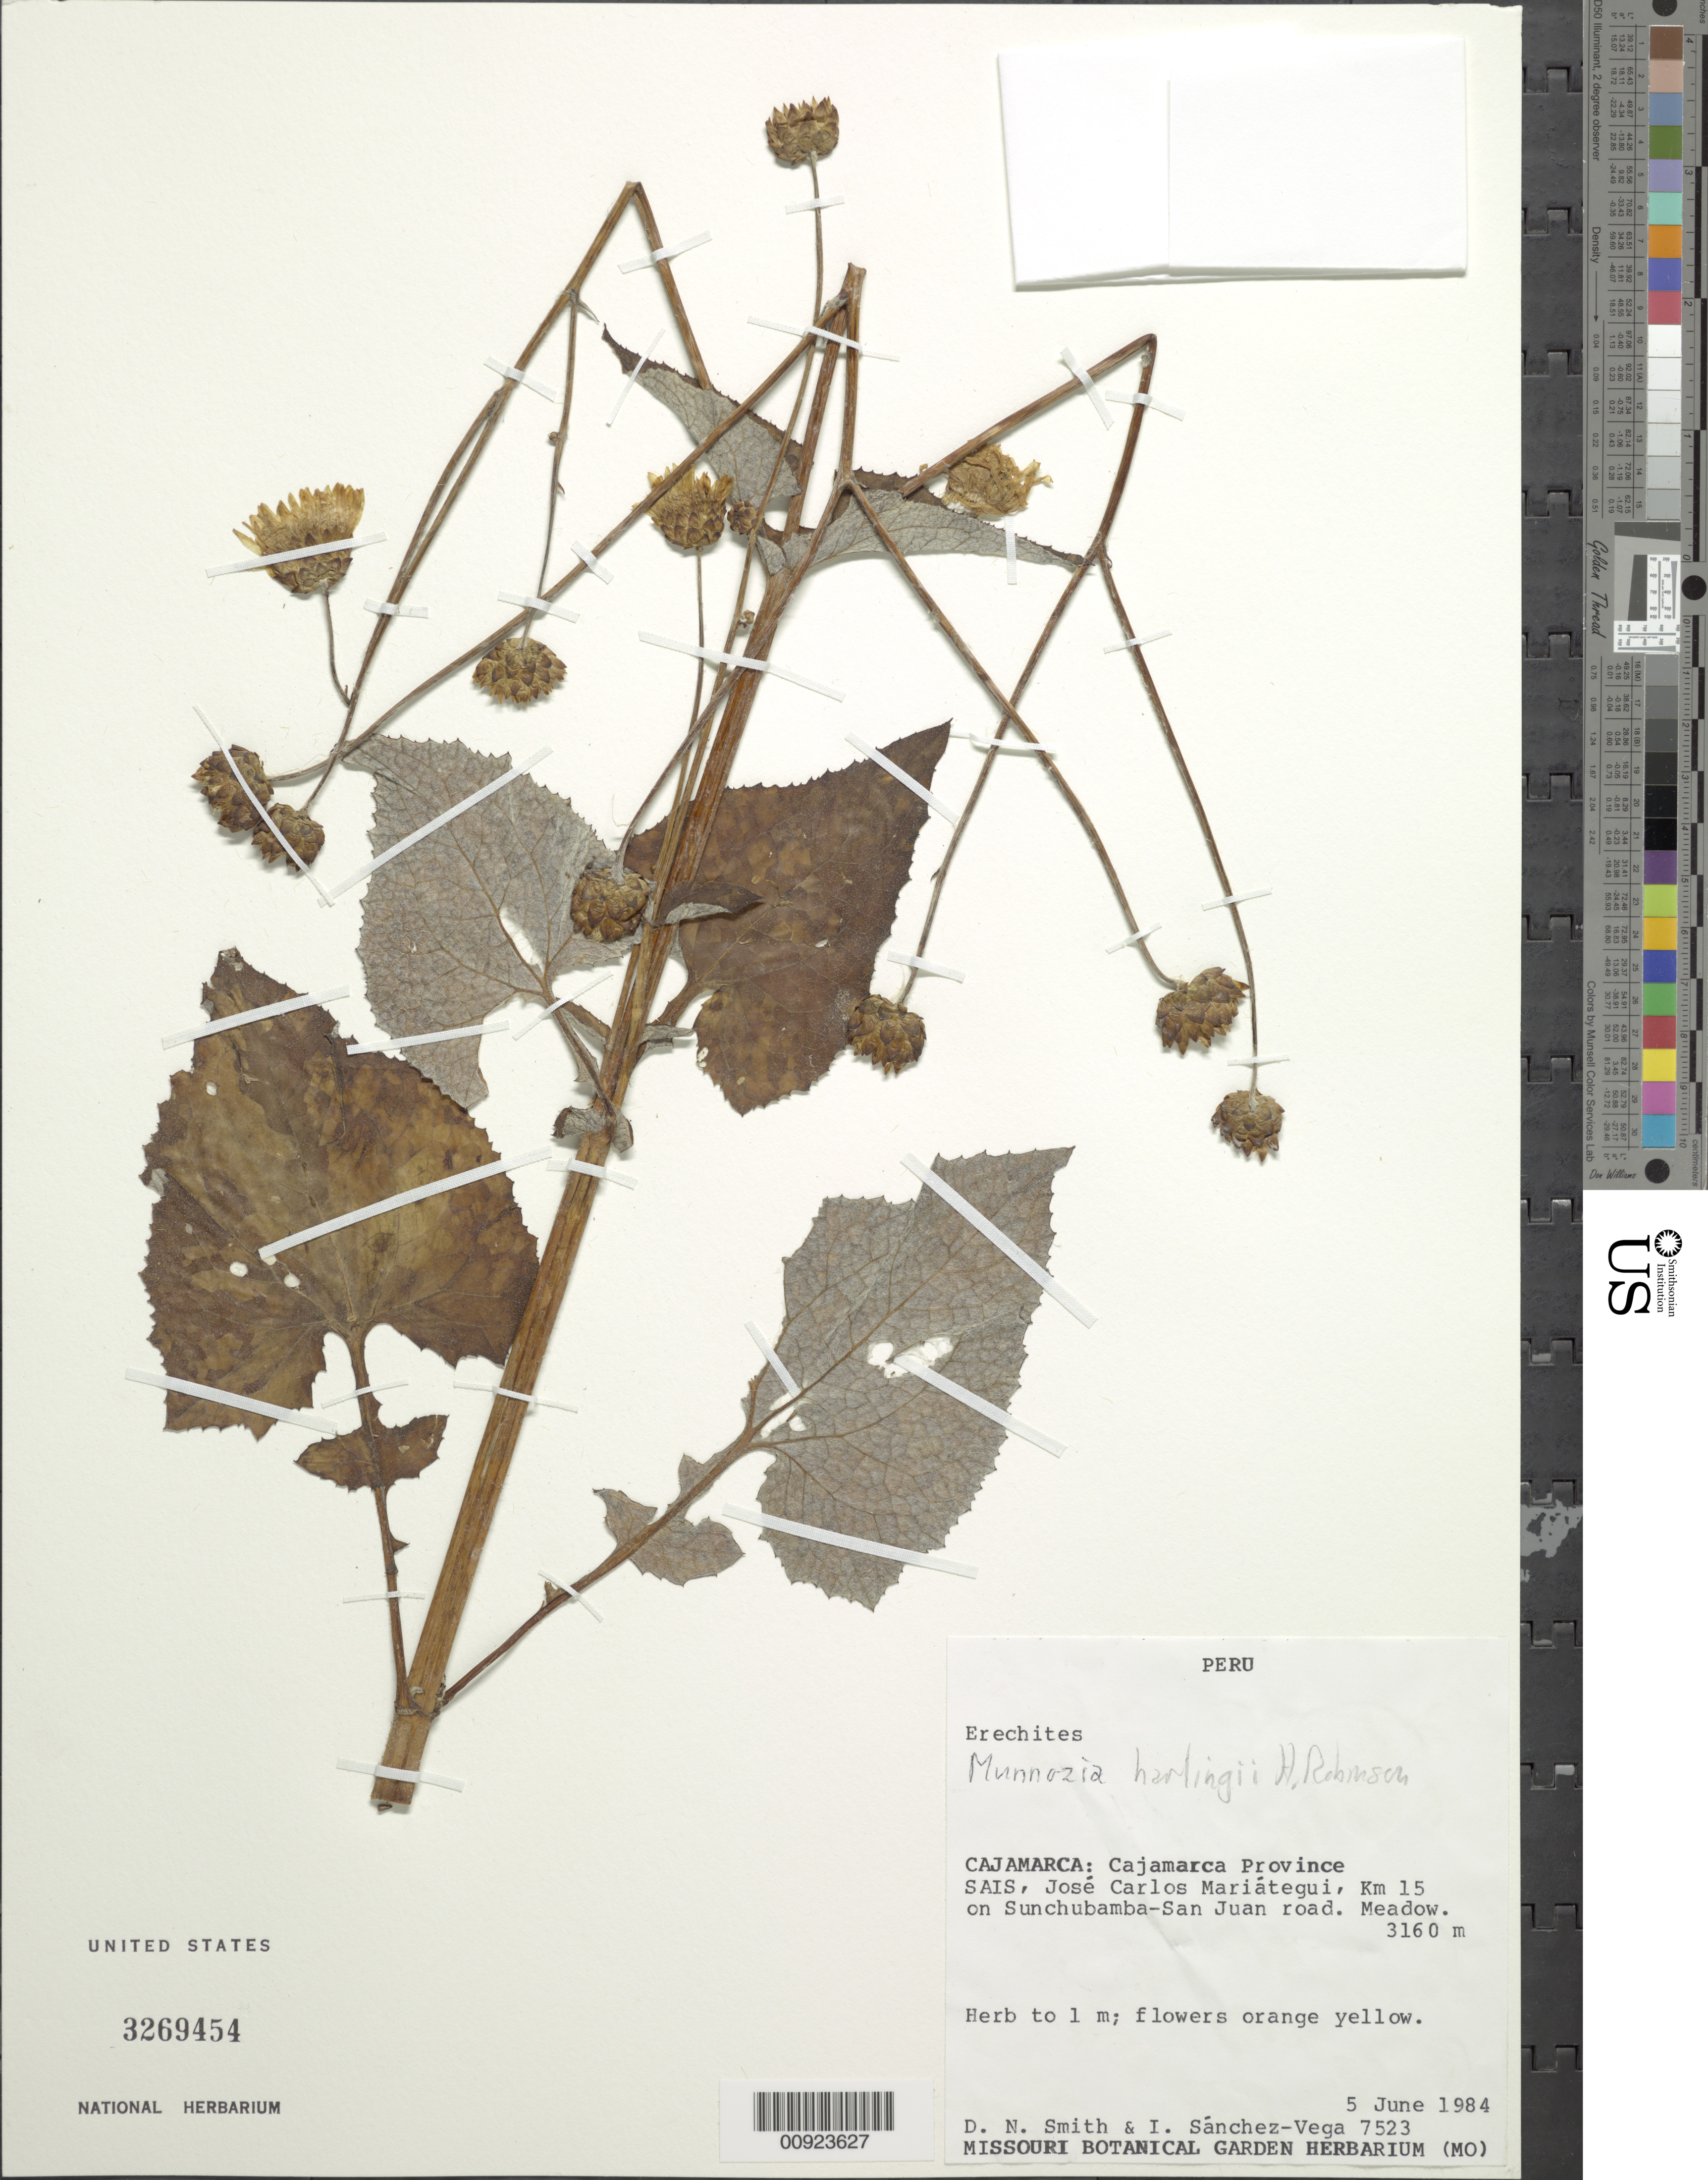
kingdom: Plantae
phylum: Tracheophyta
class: Magnoliopsida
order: Asterales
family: Asteraceae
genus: Munnozia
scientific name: Munnozia harlingii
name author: H. Rob.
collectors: D. Smith & I. M. Sánchez Vega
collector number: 7523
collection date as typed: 5 June 1984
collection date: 1984-06-05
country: Peru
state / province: Cajamarca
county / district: Cajamarca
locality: SAIS, José Carlos Mariátegui, Km 15 on Sunchubamba-San Juan road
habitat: Meadow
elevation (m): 3160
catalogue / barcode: US 3269454